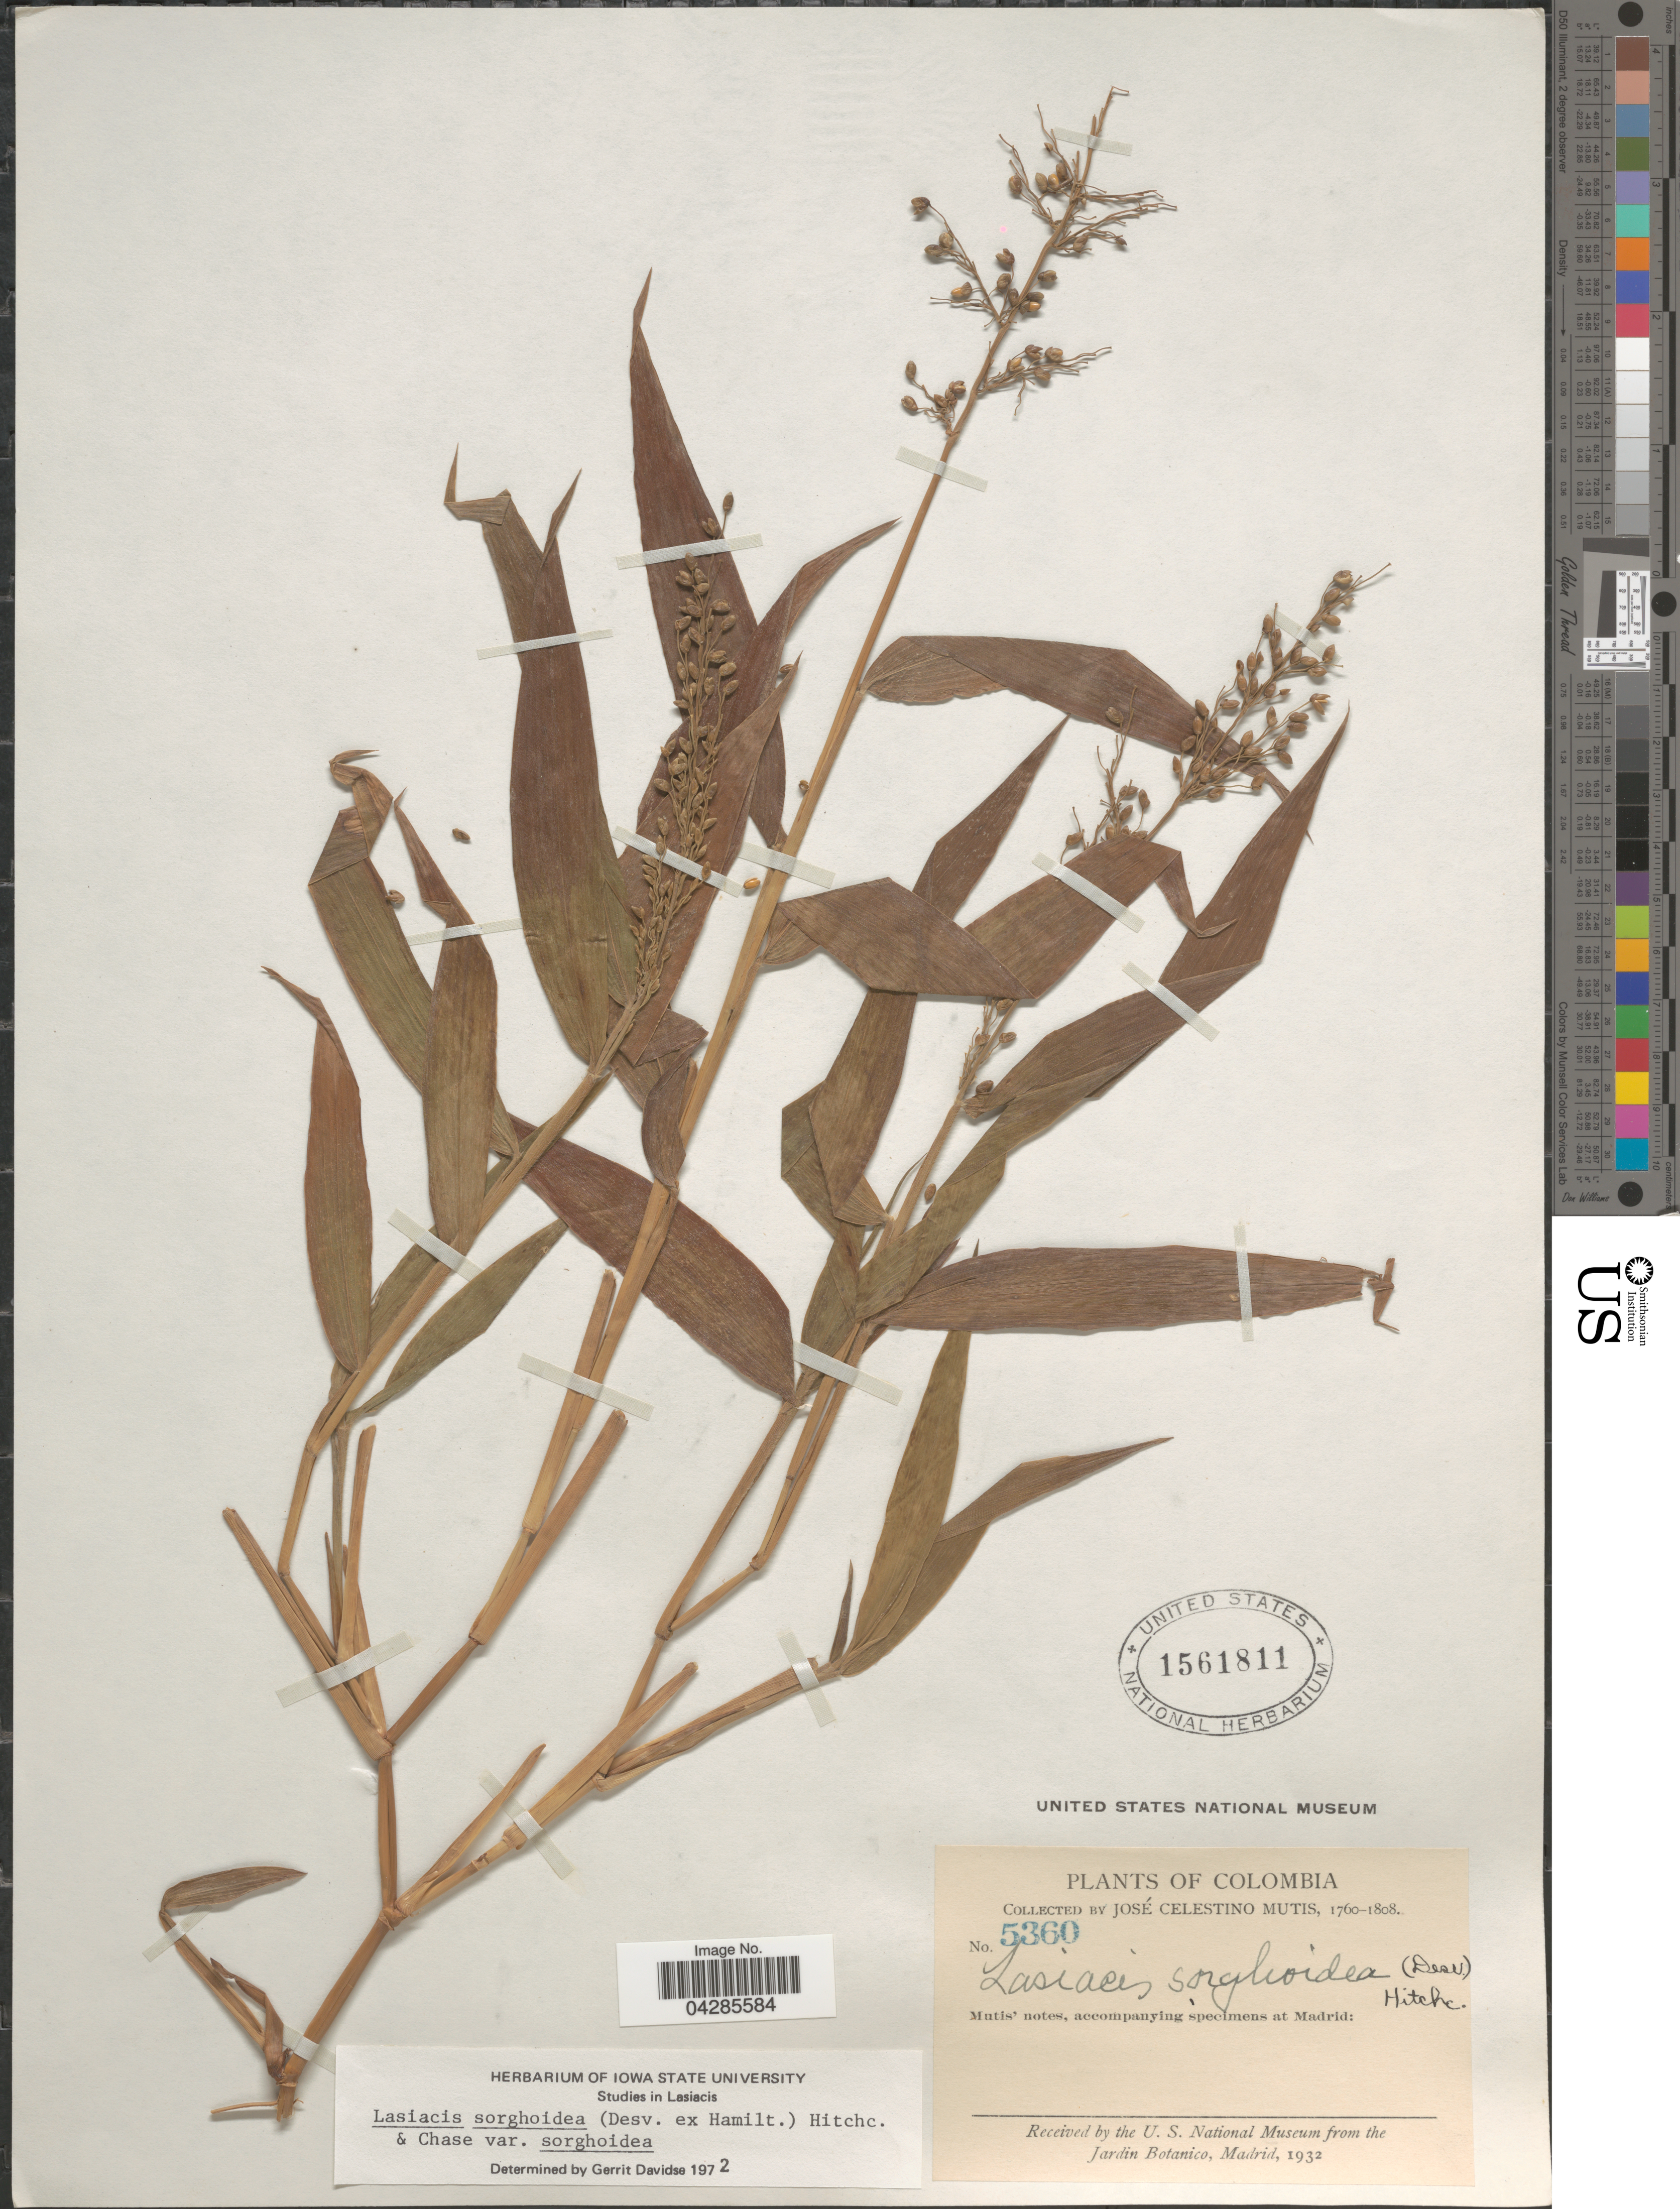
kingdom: Plantae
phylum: Tracheophyta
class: Liliopsida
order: Poales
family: Poaceae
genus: Lasiacis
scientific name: Lasiacis sorghoidea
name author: (Desv. ex Ham.) Hitchc. & Chase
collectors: J. C. B. Mutis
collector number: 5360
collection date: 1760/1808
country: Colombia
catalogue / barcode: US 1561811